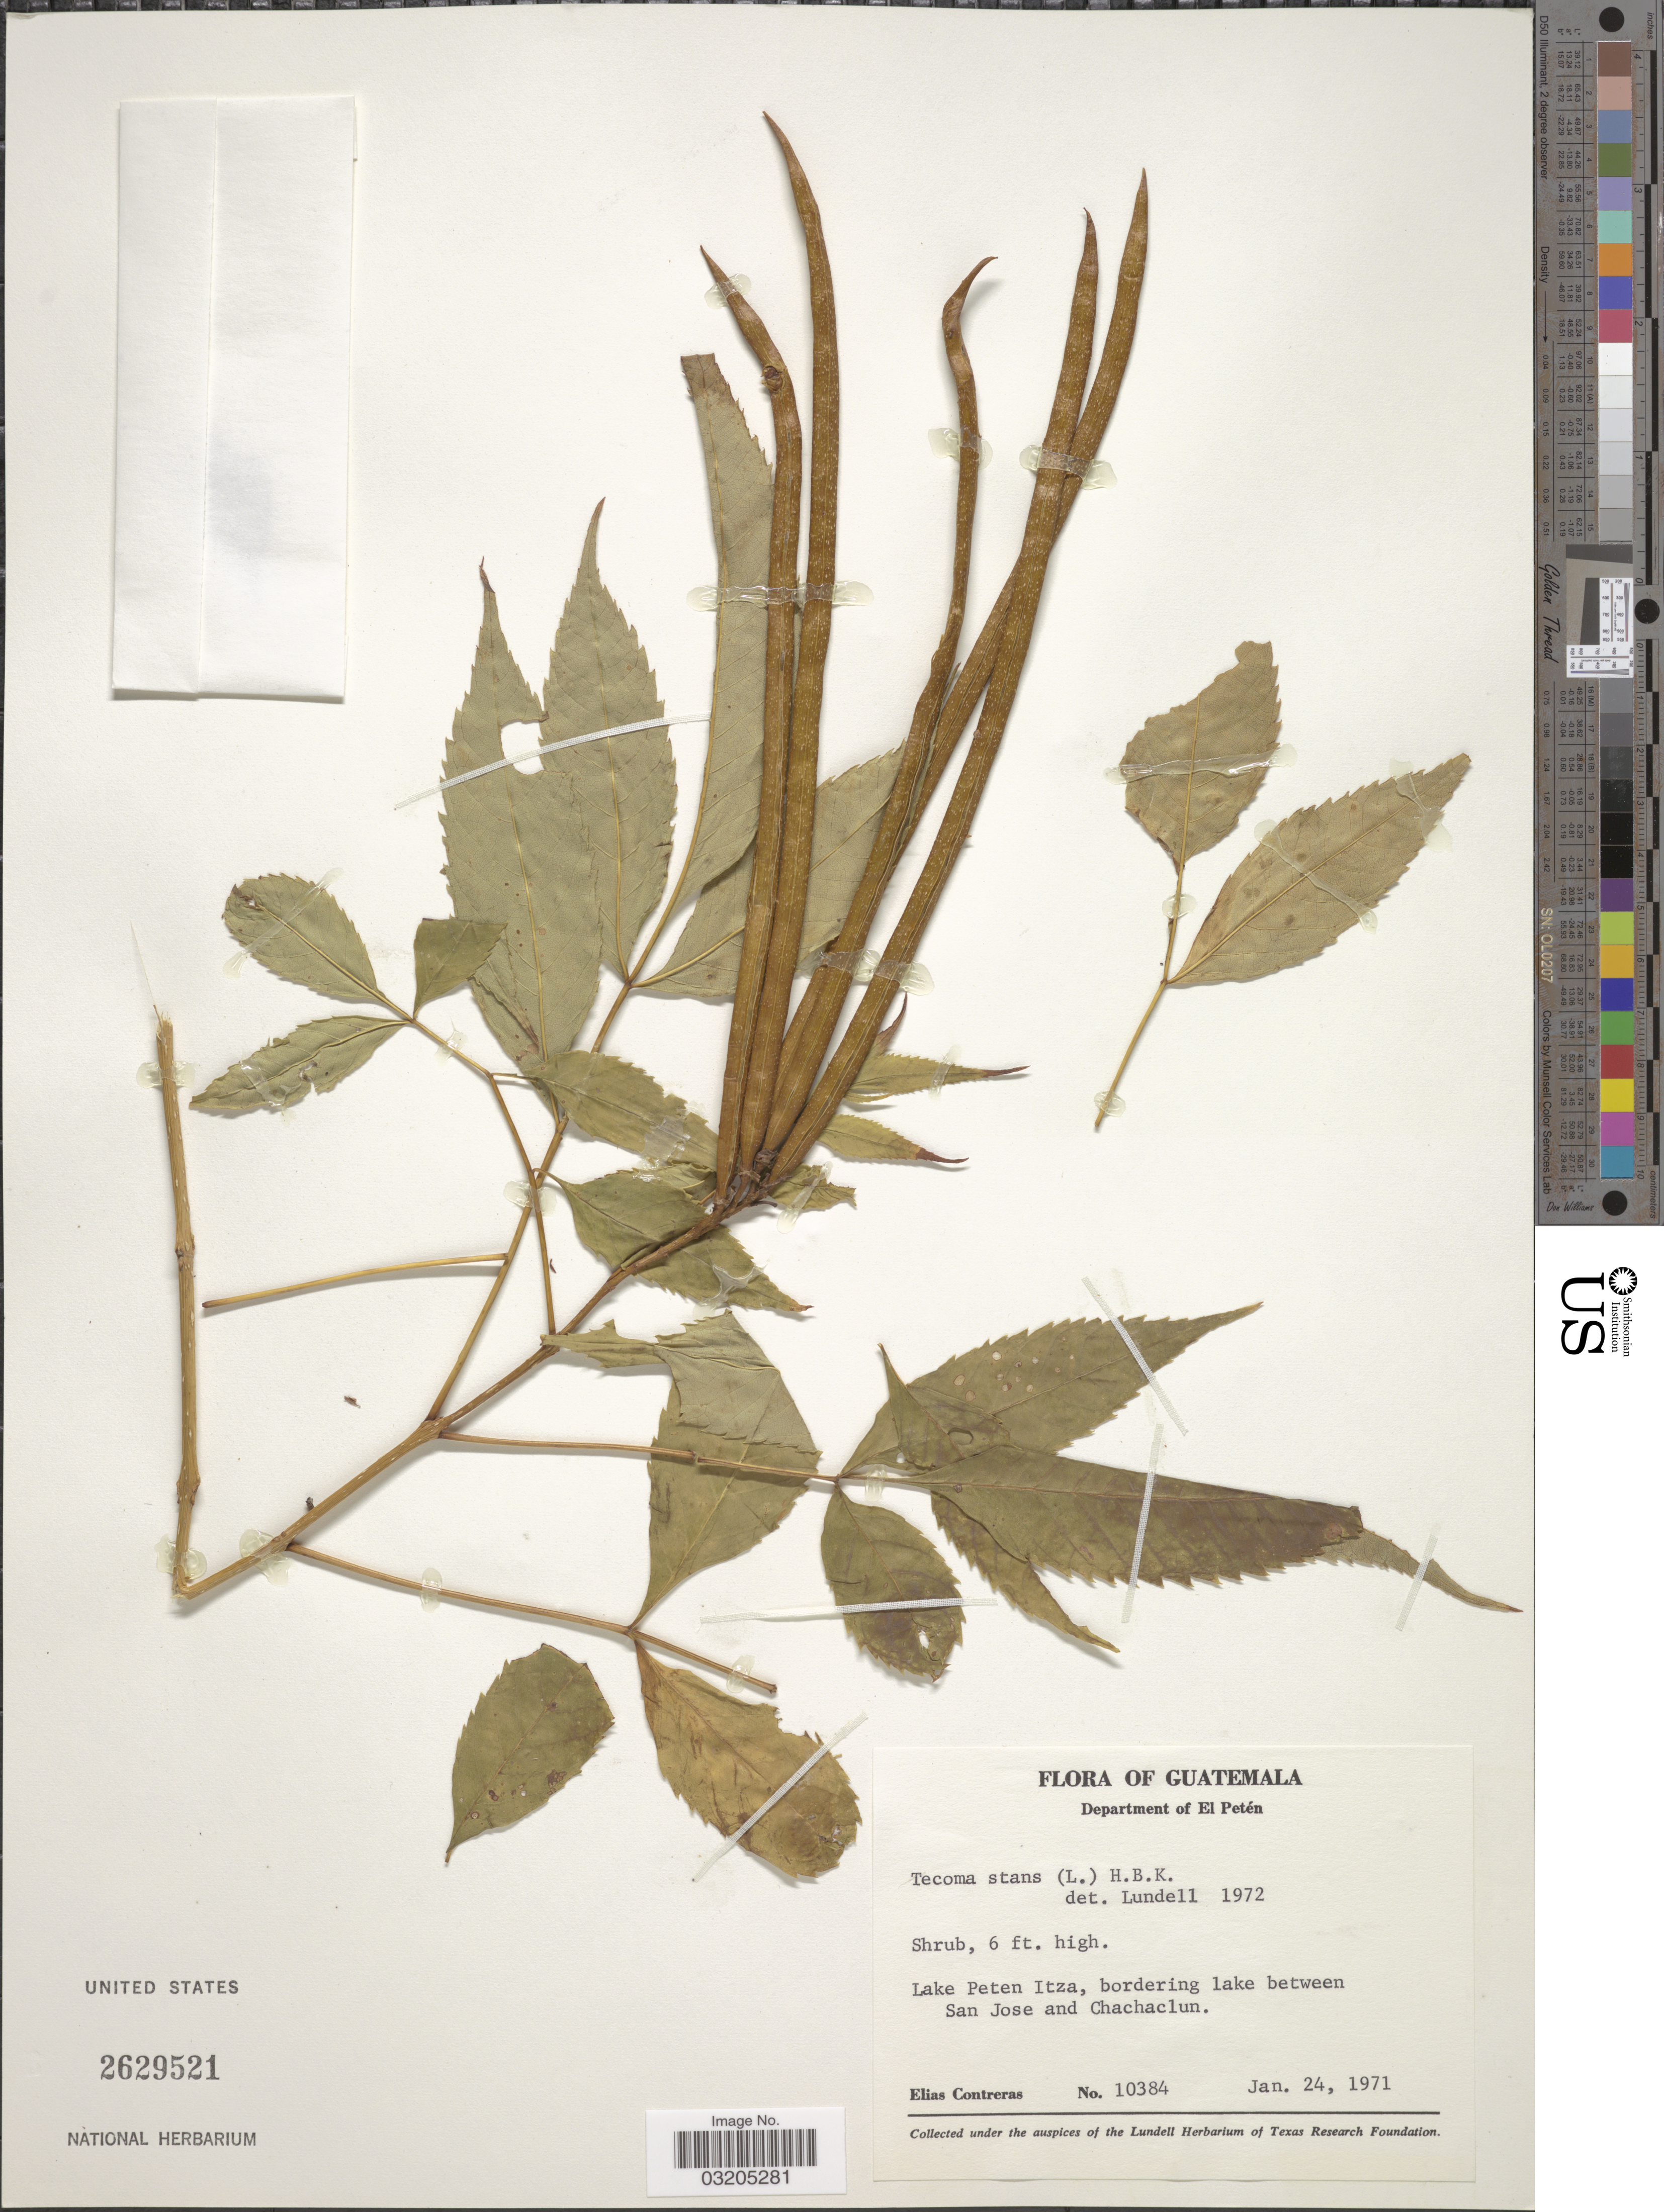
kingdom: Plantae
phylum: Tracheophyta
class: Magnoliopsida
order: Lamiales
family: Bignoniaceae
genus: Tecoma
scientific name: Tecoma stans var. stans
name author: (L.) Juss. ex Kunth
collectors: E. Contreras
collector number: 10384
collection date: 1971-01-24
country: Guatemala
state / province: El Petén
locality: Department of El Petén. Lake Peten Itza, bordering lake between San Jose and Chachaclun.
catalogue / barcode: US 2629521